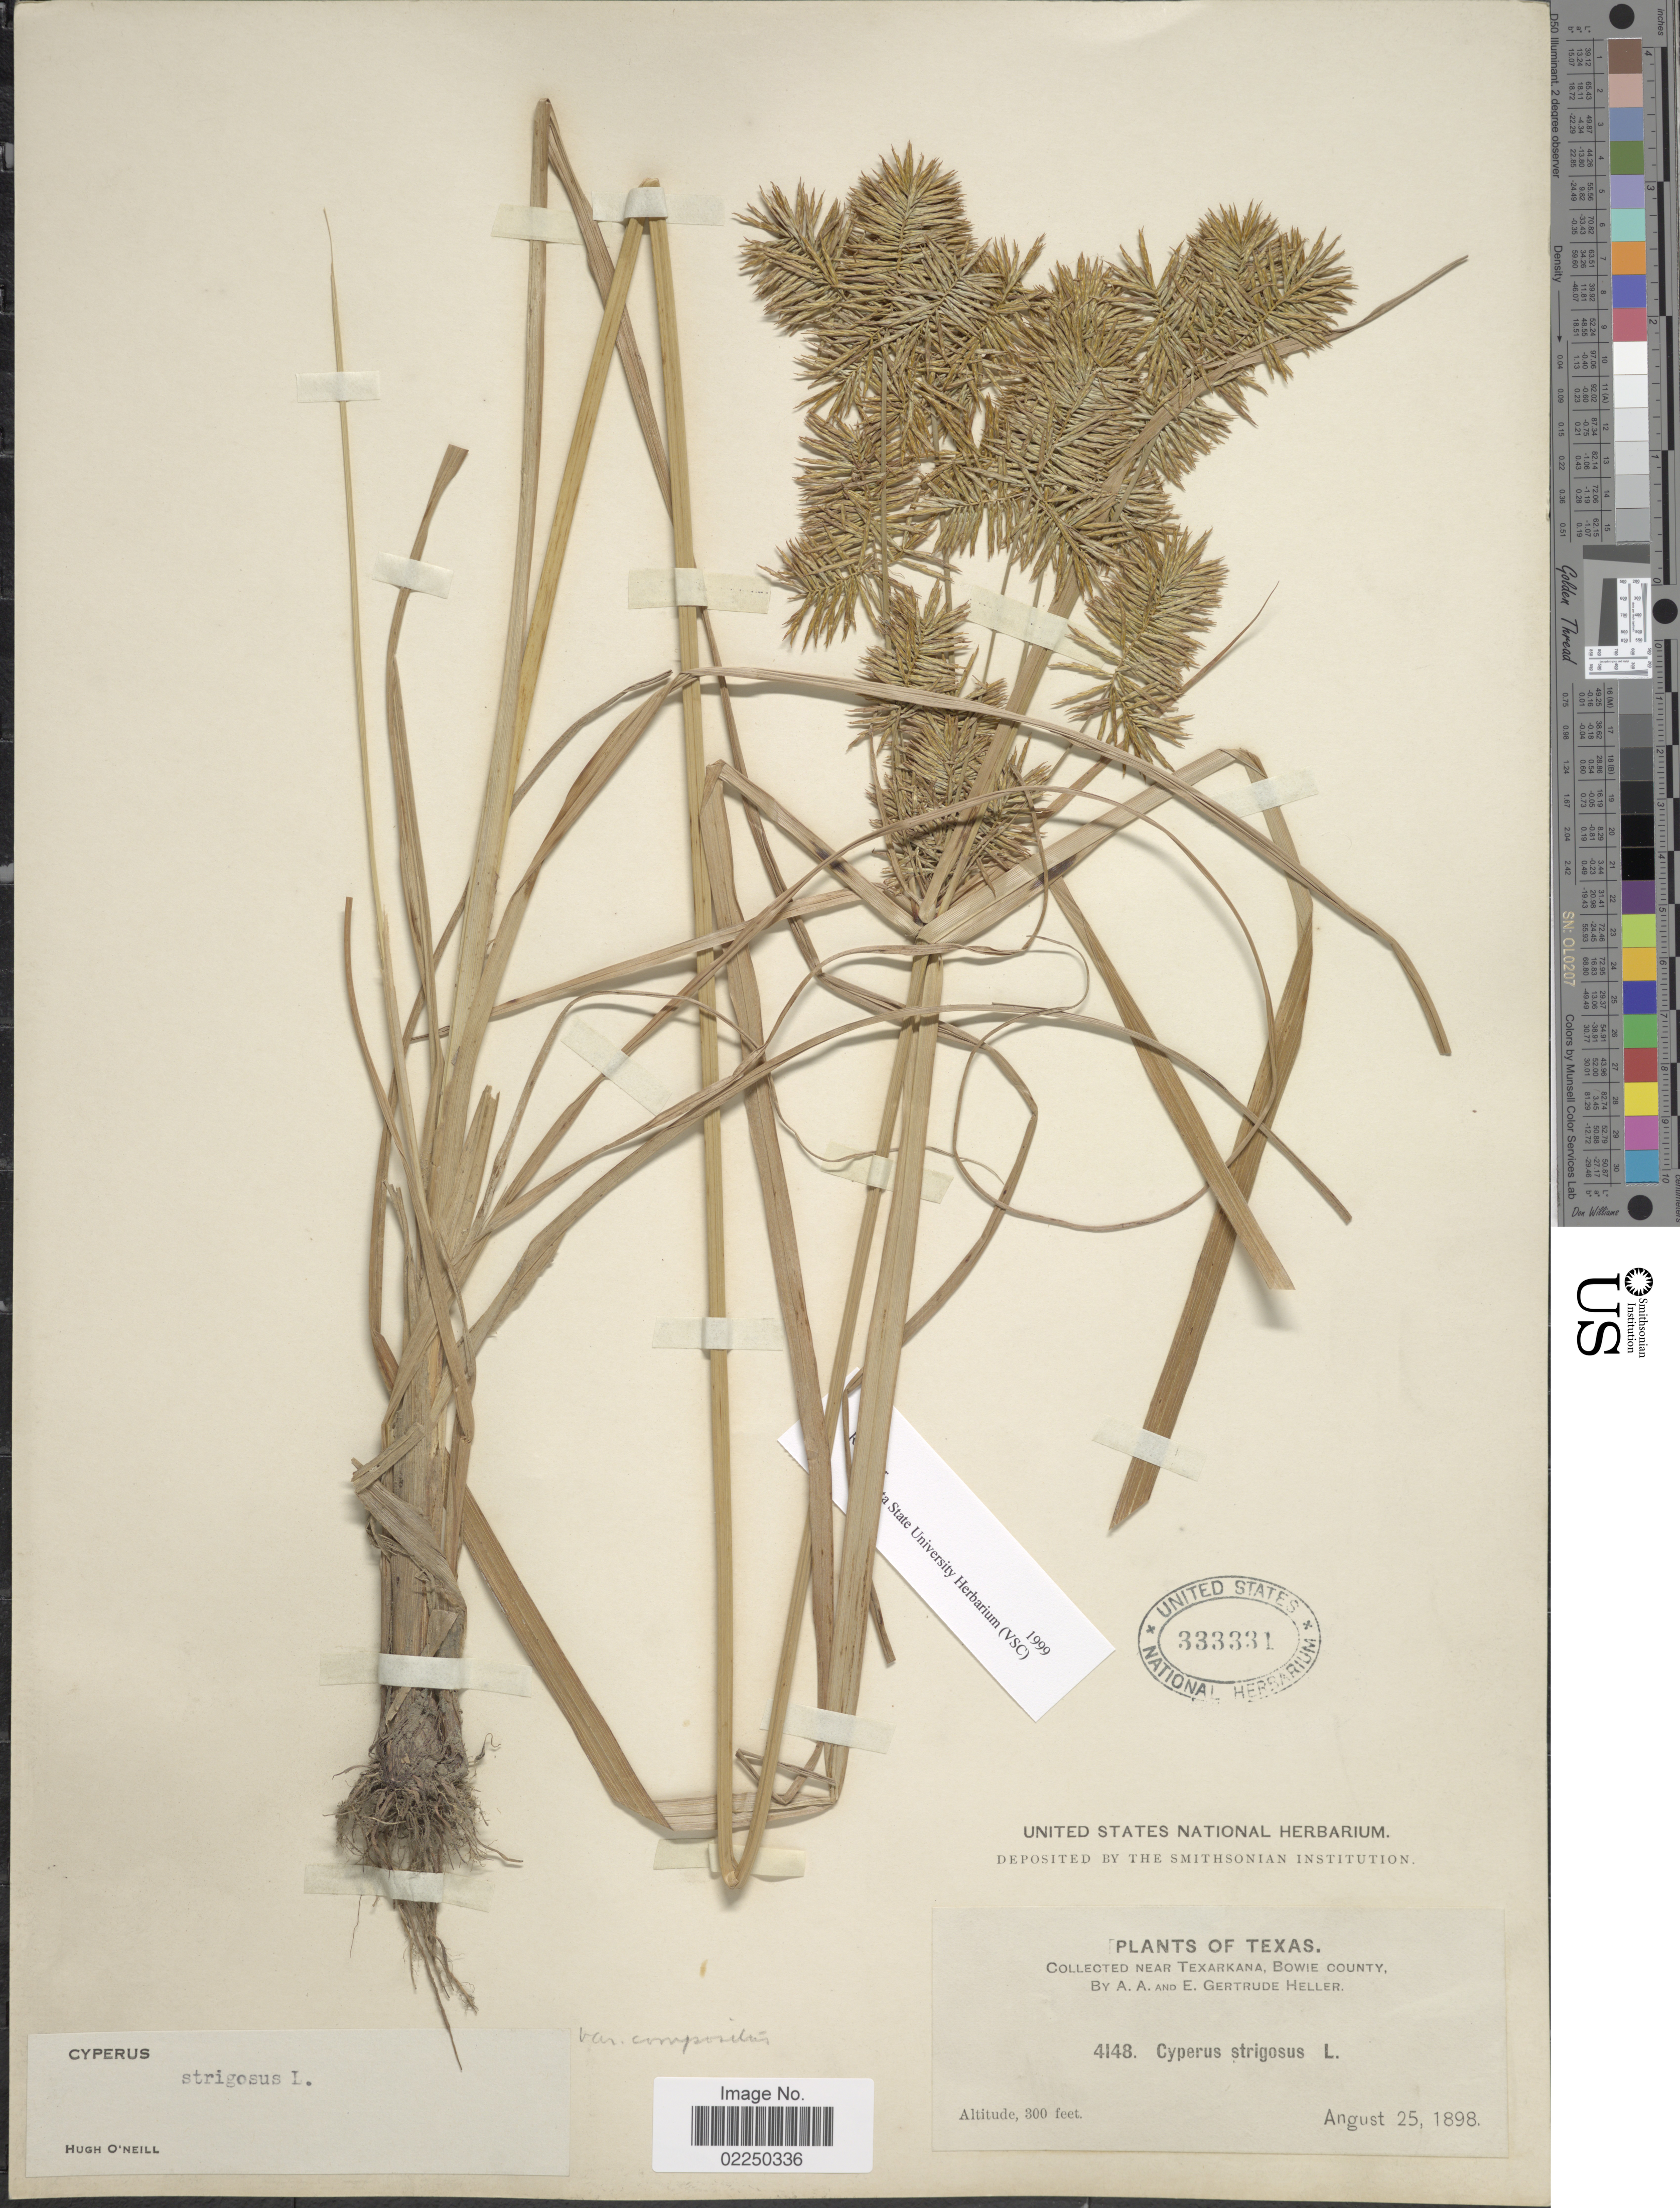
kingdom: Plantae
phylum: Tracheophyta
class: Liliopsida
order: Poales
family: Cyperaceae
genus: Cyperus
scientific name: Cyperus strigosus L.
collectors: A. A. Heller & E. G. Heller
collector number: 4148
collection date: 1898-08-25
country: United States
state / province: Texas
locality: Near Texarkana, Bowie County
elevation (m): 91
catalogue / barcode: US 333331